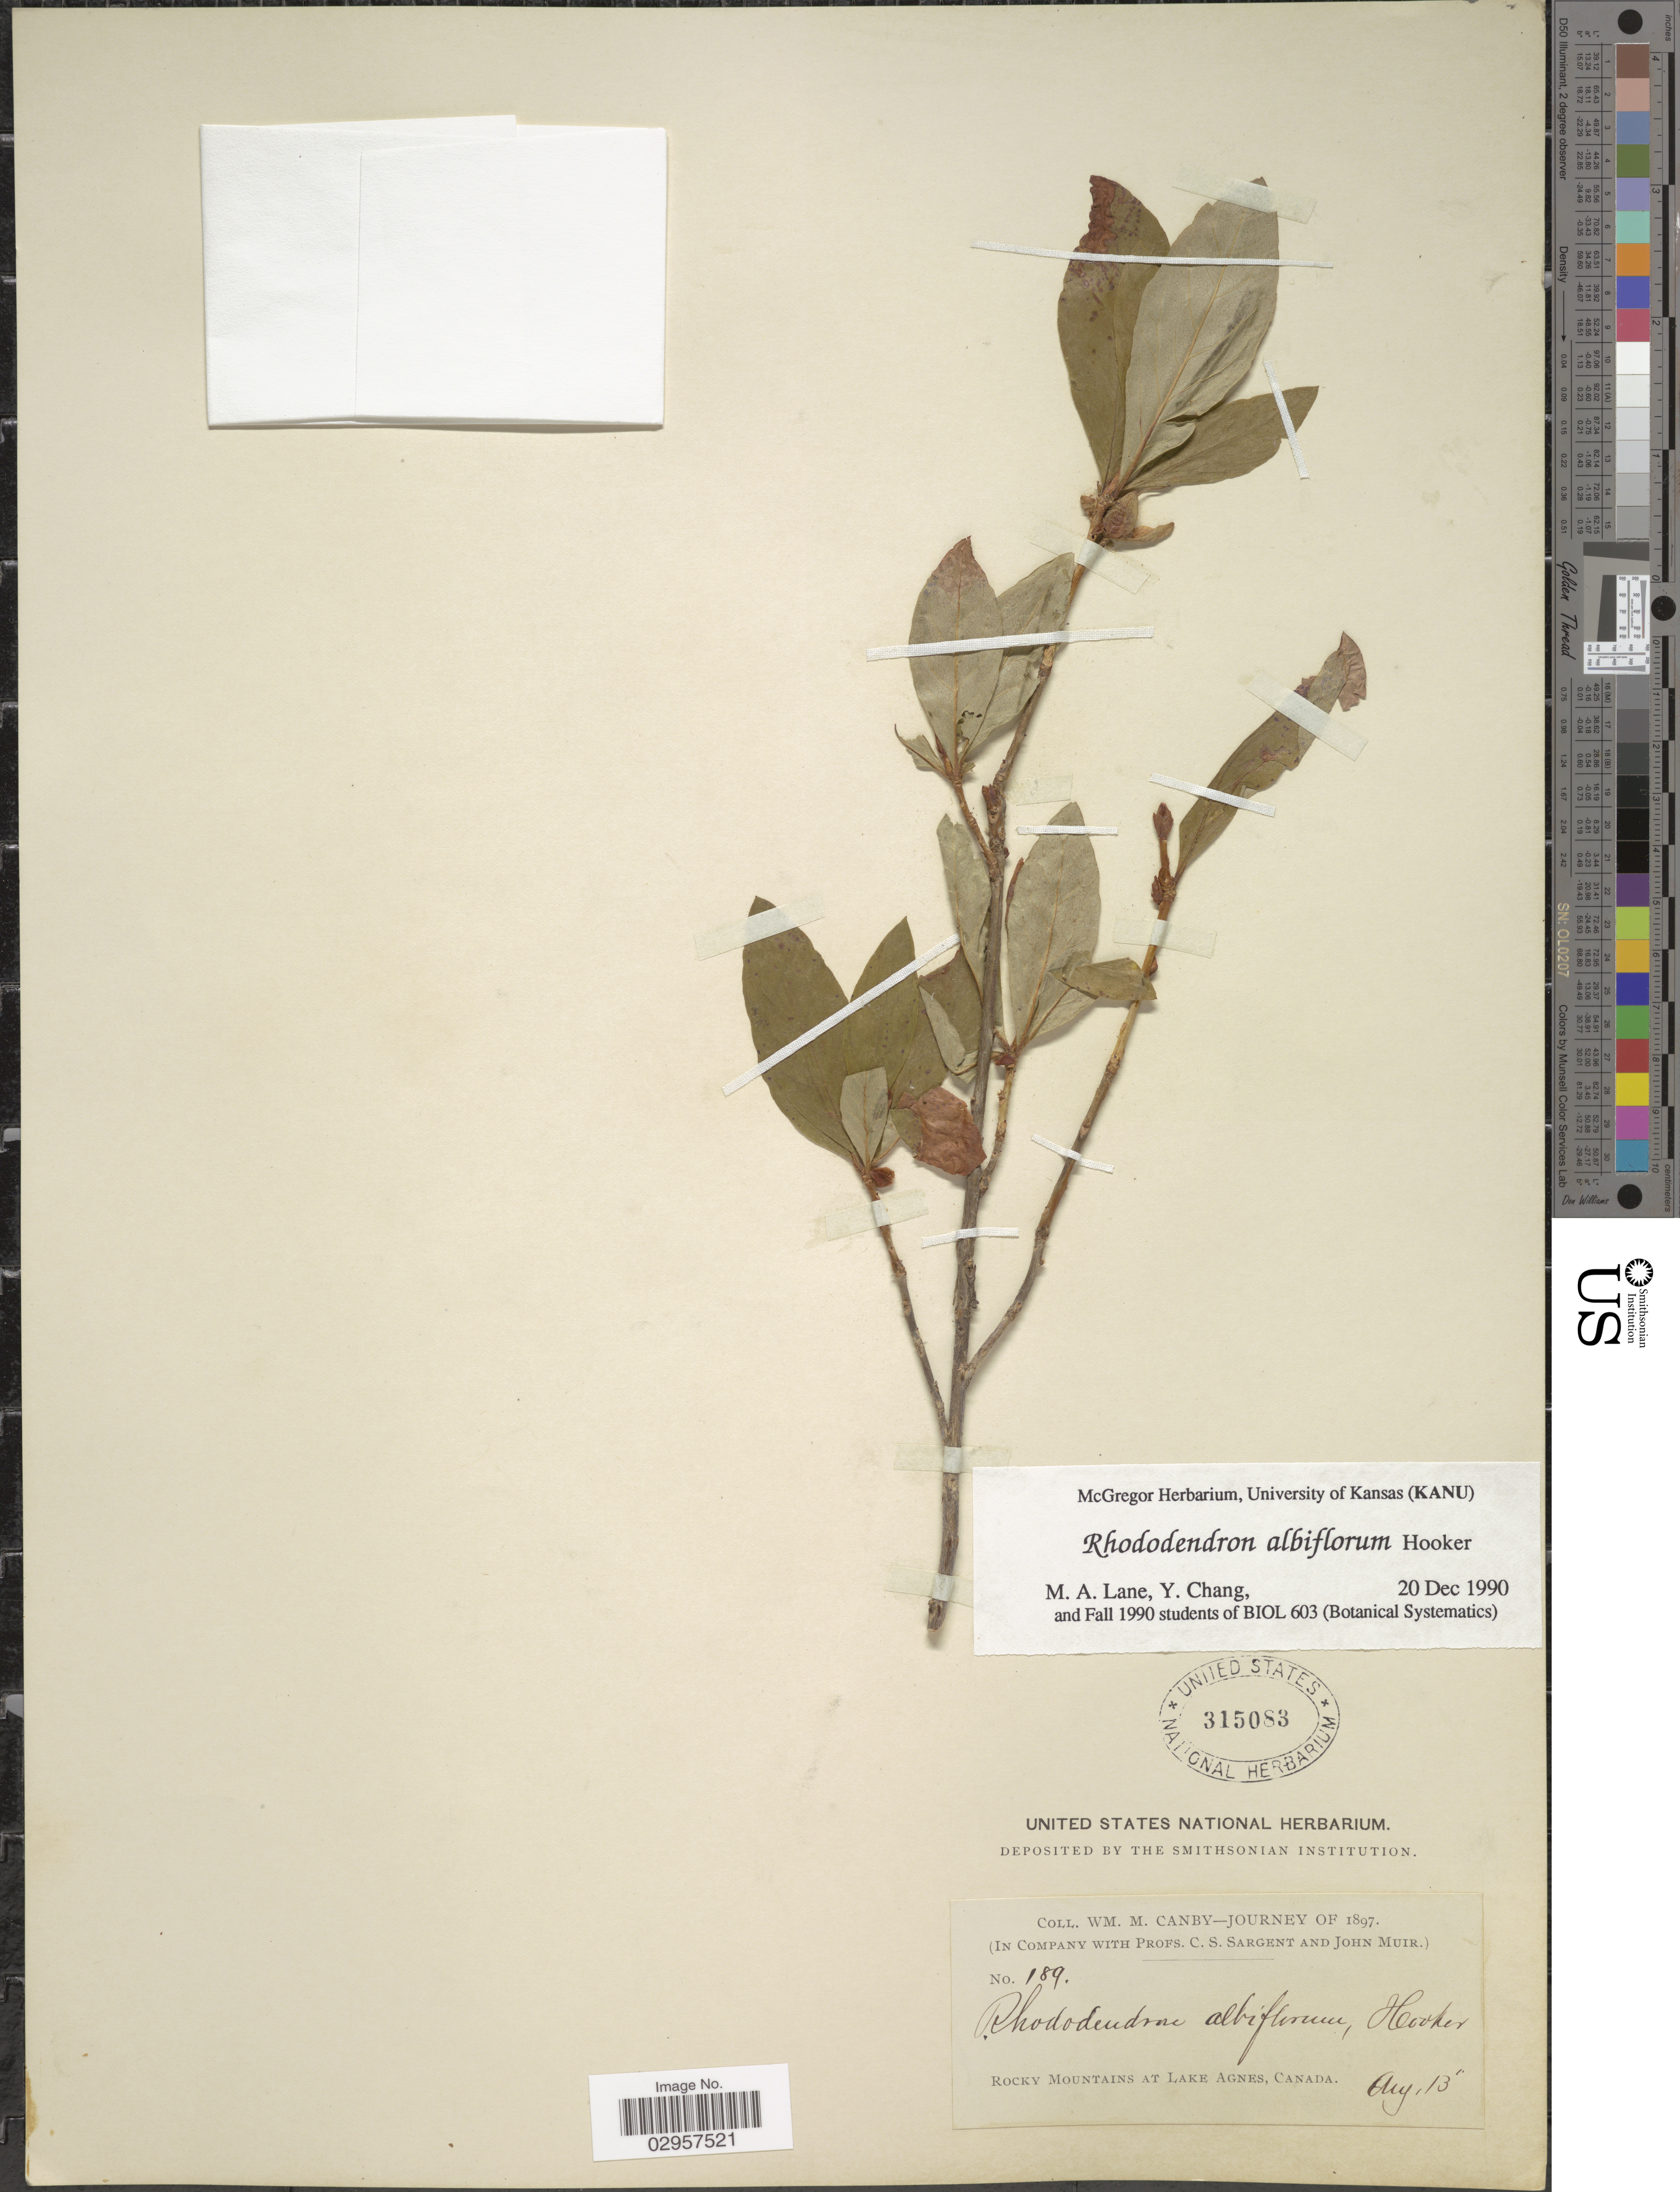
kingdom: Plantae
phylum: Tracheophyta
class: Magnoliopsida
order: Ericales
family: Ericaceae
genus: Rhododendron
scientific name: Rhododendron albiflorum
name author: Hook.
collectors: W. M. Canby, C. S. Sargent & J. Muir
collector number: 189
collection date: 1897-08-13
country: Canada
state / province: Alberta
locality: Rocky Mountains at Lake Agnes.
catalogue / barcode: US 315083